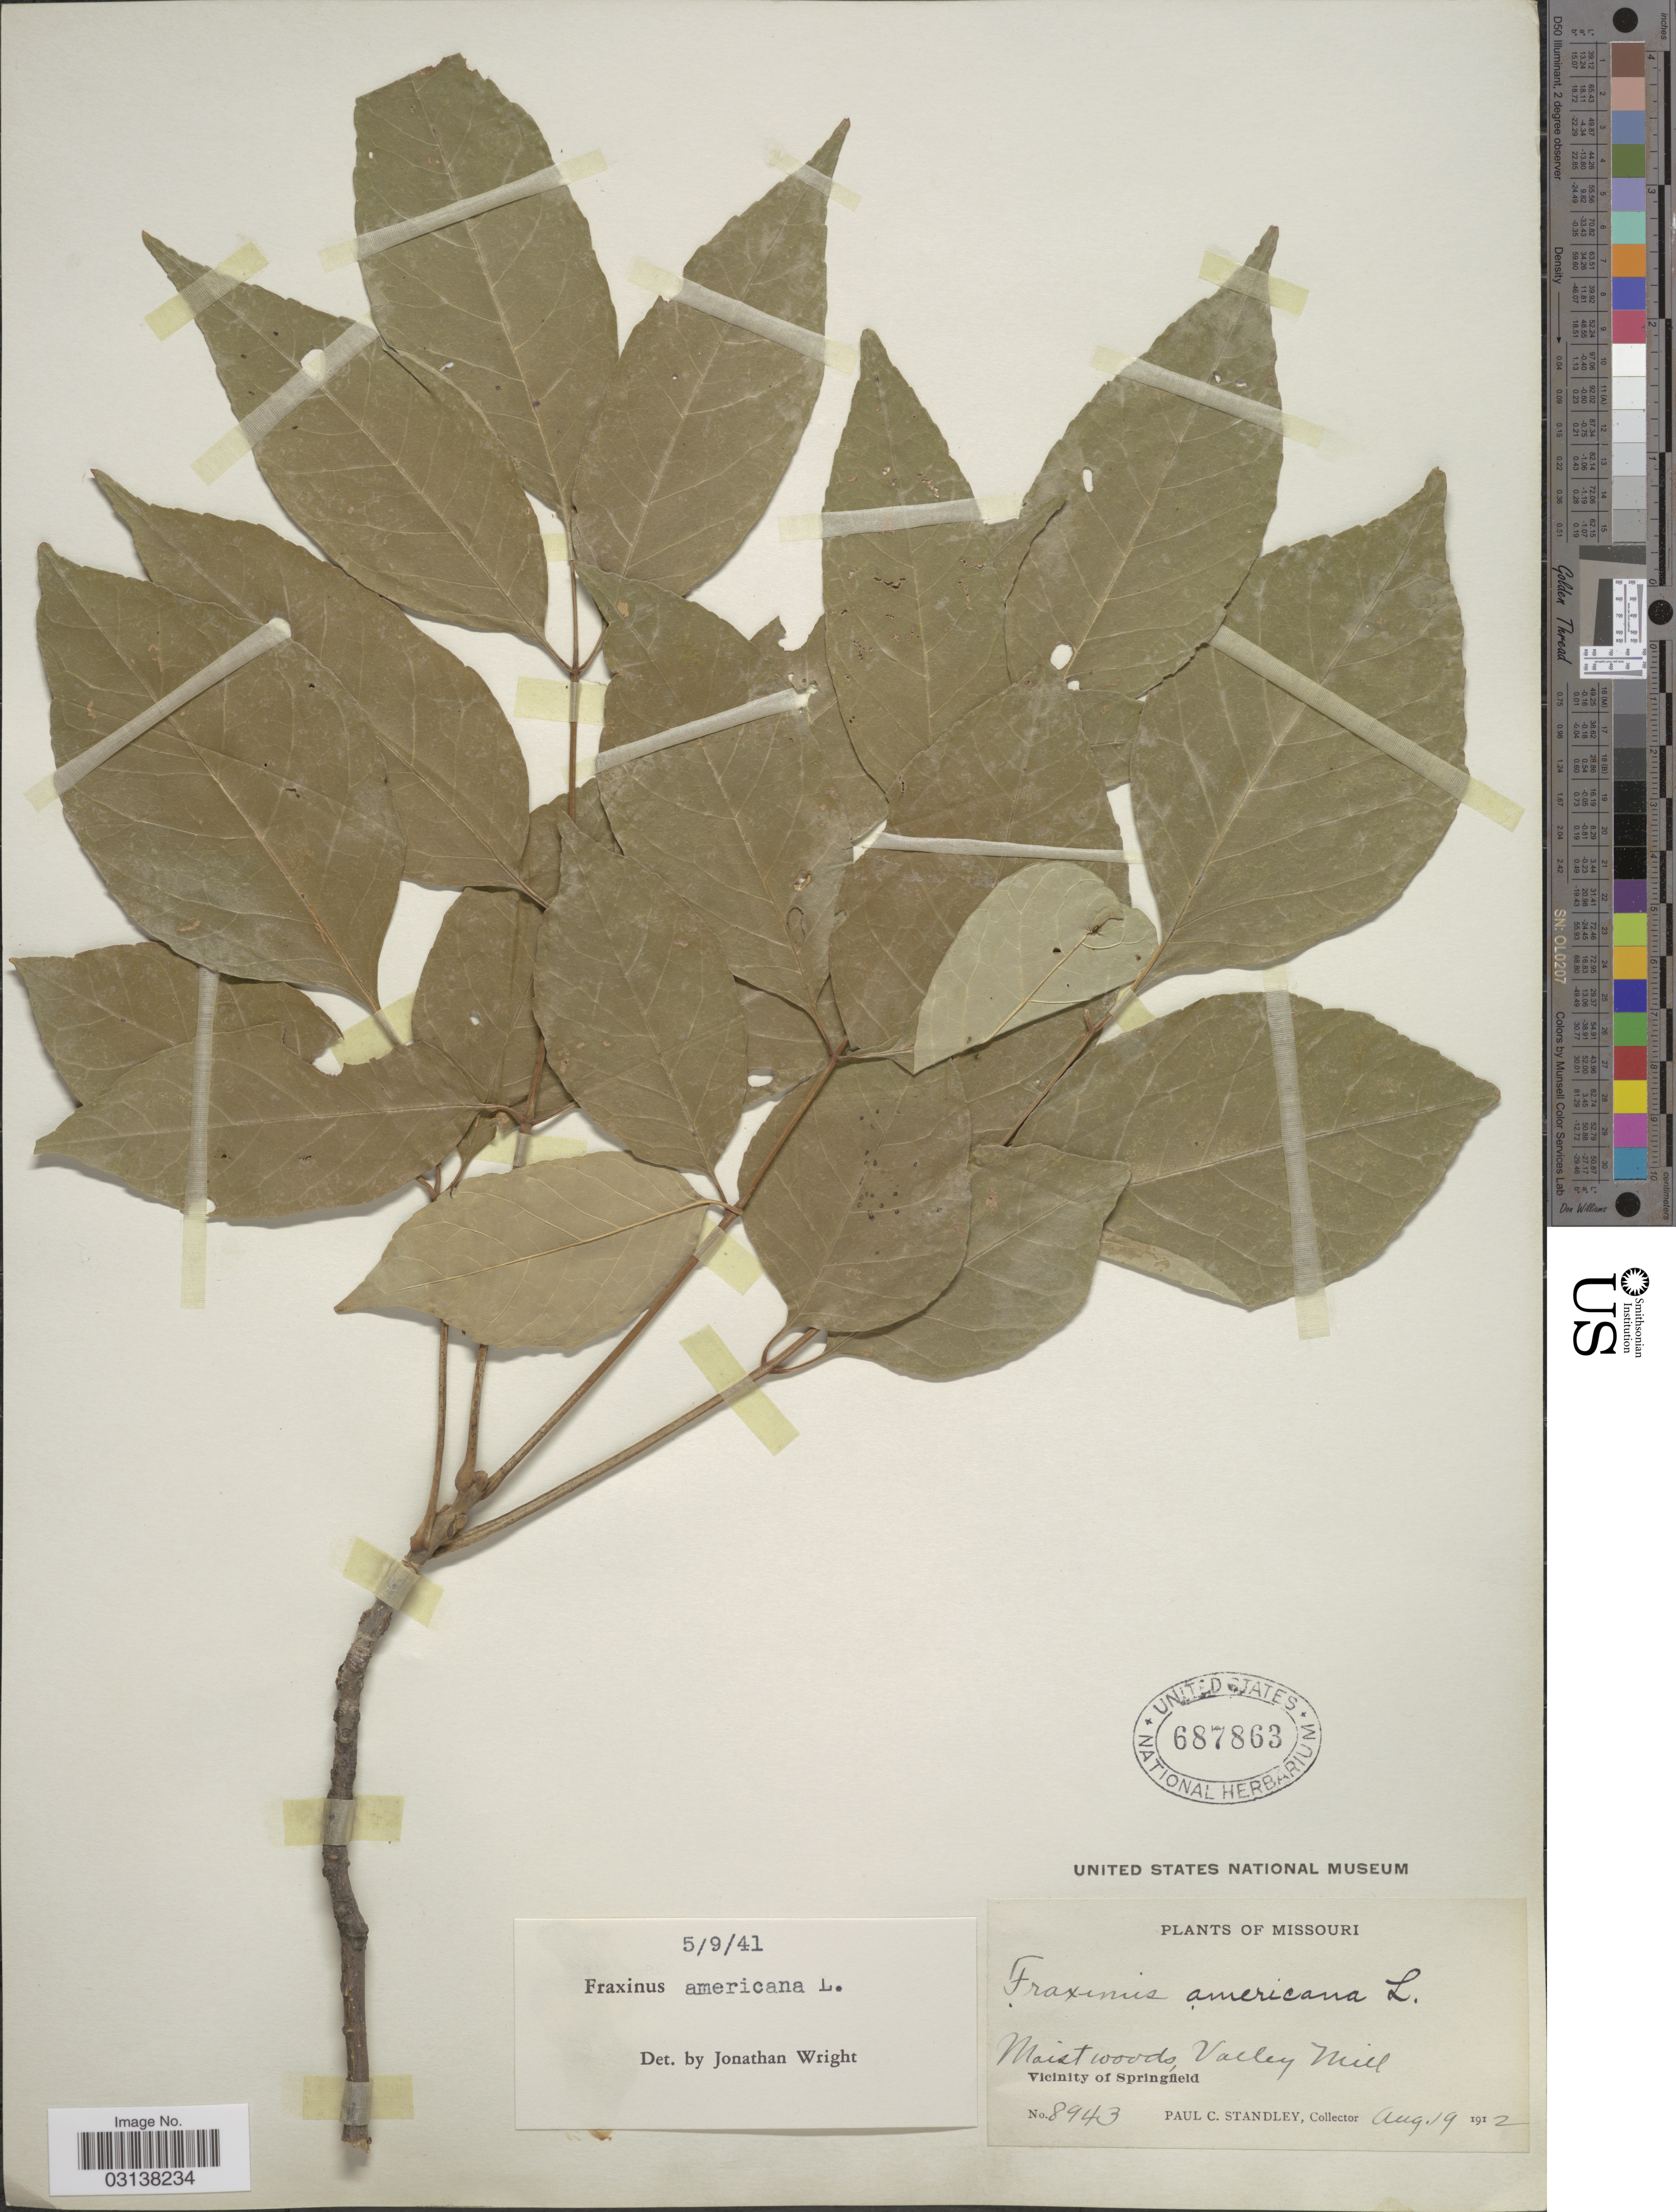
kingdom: Plantae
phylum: Tracheophyta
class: Magnoliopsida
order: Lamiales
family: Oleaceae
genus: Fraxinus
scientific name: Fraxinus americana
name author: L.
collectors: P. C. Standley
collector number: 8943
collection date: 1912-08-19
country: United States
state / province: Missouri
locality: Moist woods, Valley Mill. Vicinity of Springfield.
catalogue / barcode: US 687863